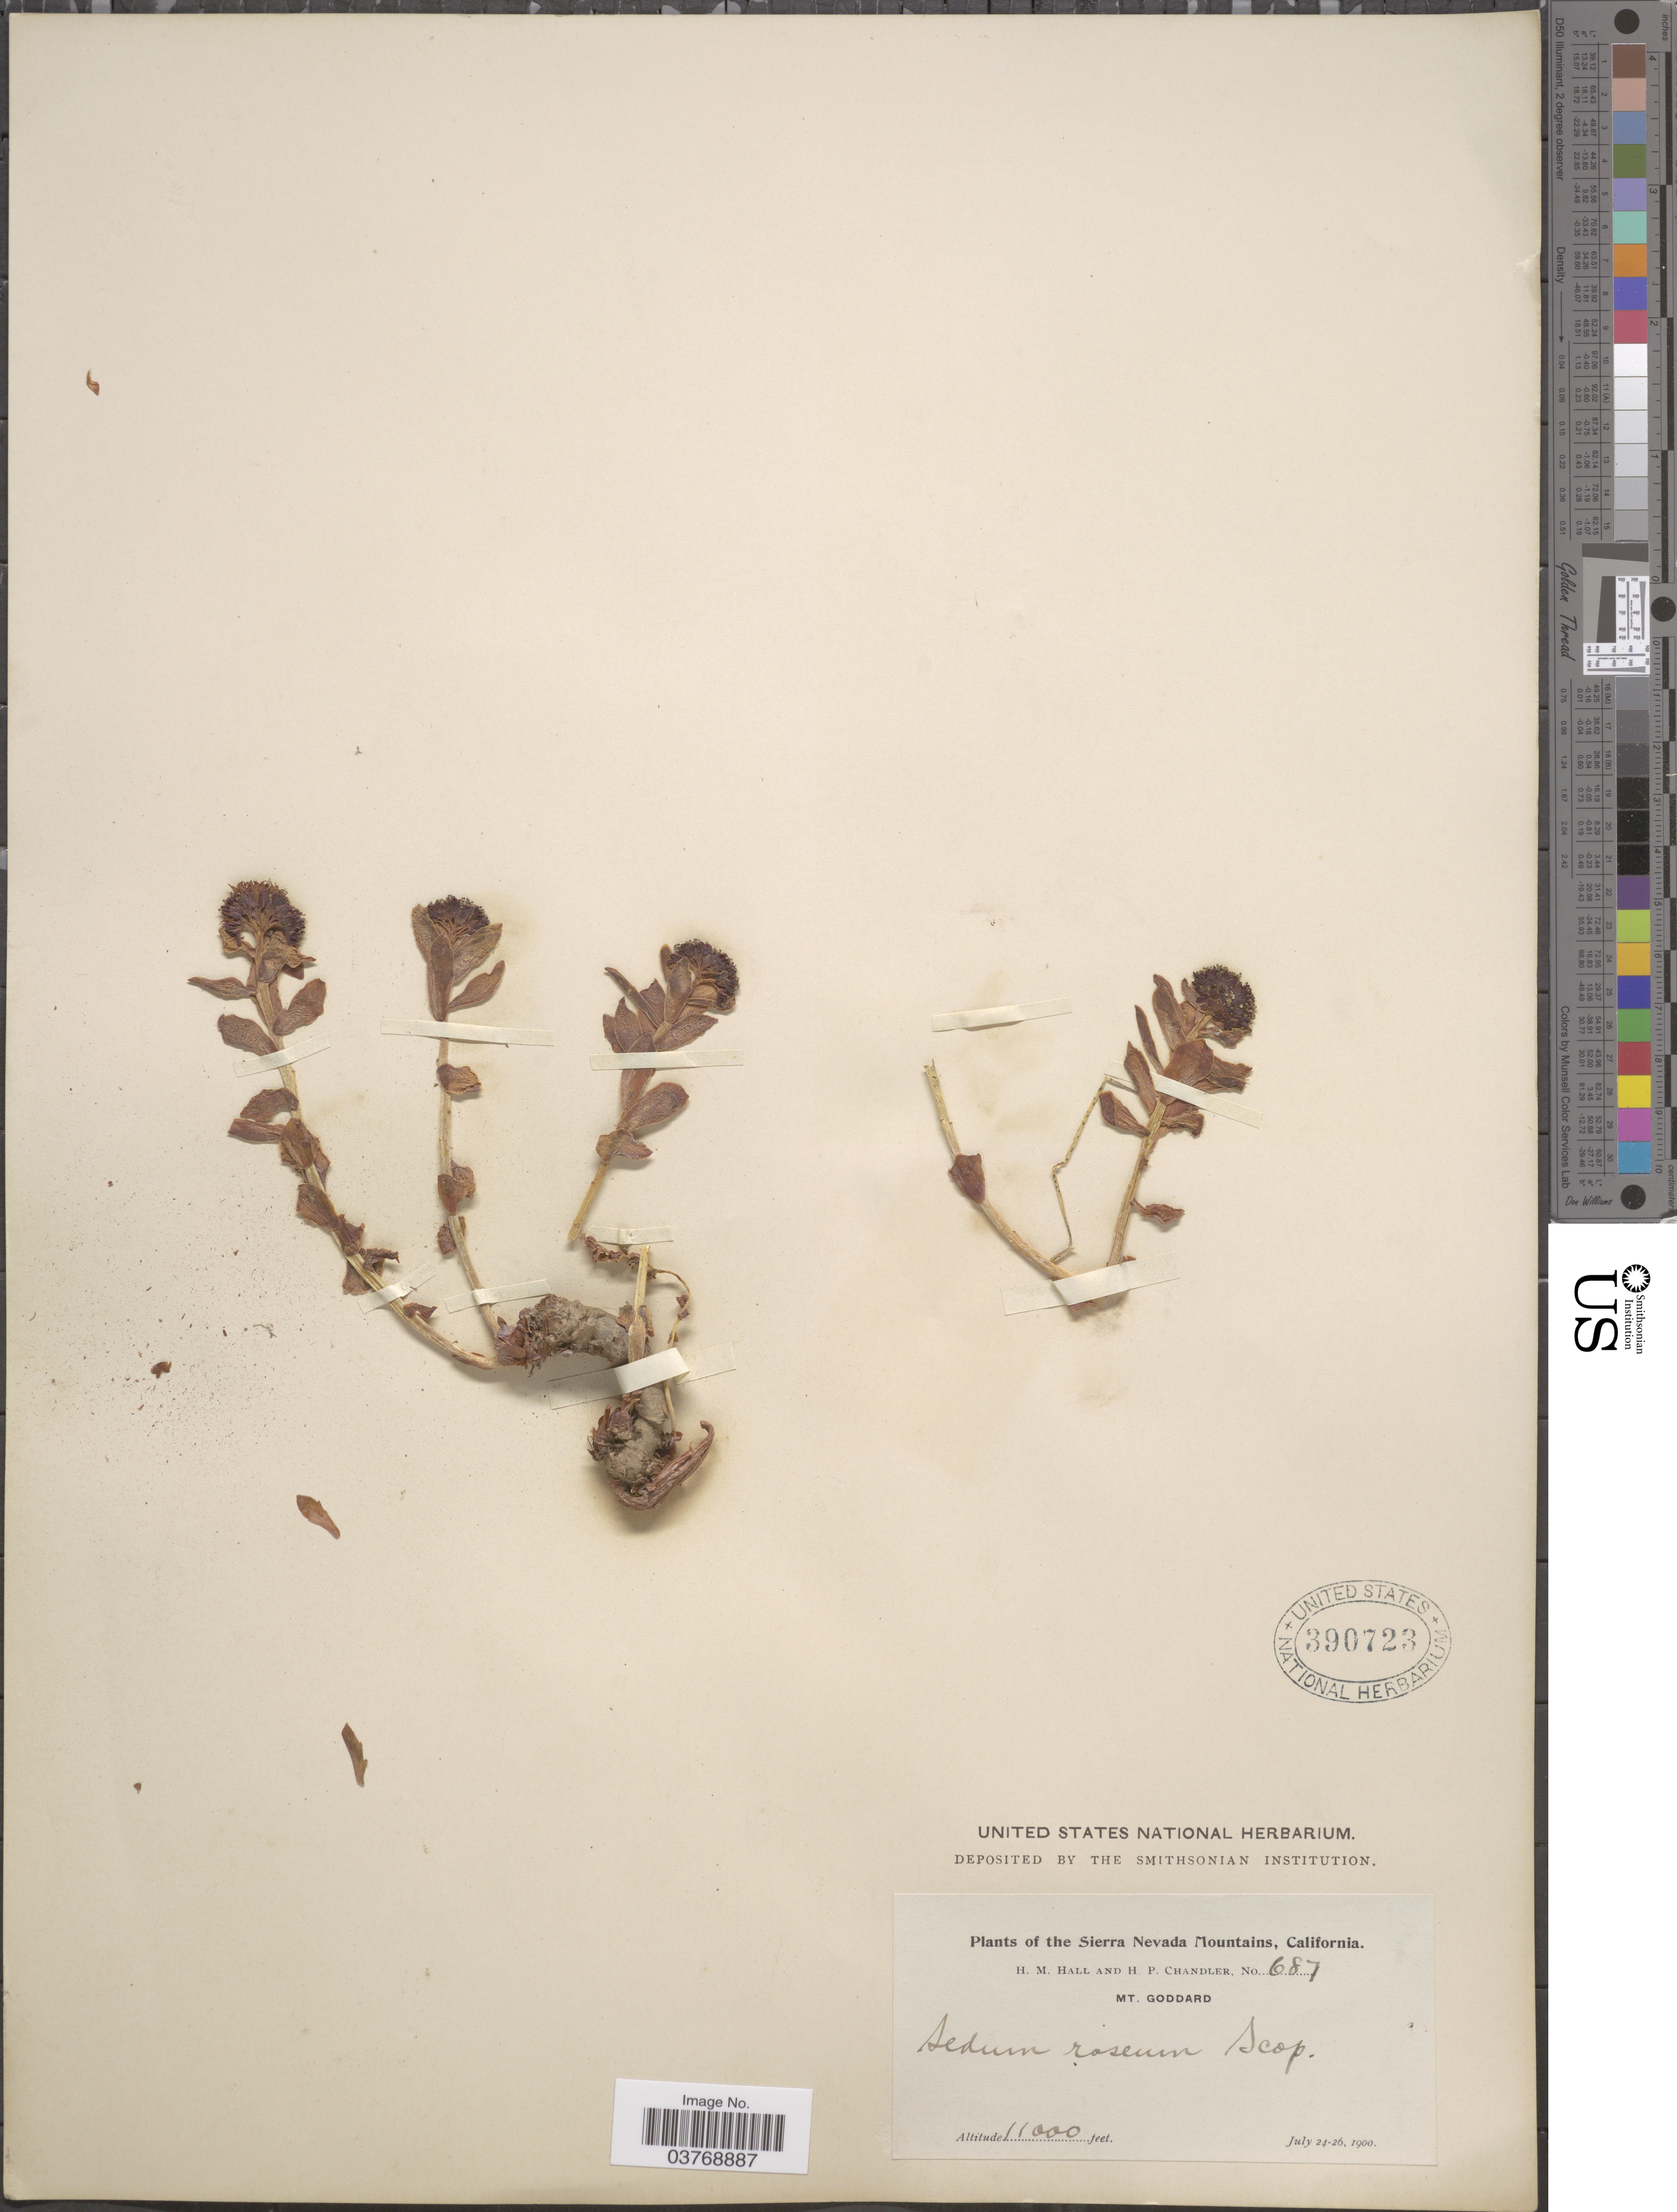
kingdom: Plantae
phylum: Tracheophyta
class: Magnoliopsida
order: Saxifragales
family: Crassulaceae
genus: Rhodiola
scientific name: Rhodiola integrifolia subsp. integrifolia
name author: Raf.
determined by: Strong, Mark T., (BOT), Smithsonian Institution - National Museum of Natural History (UNITED STATES)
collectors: H. M. Hall & H. Chandler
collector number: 687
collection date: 1900-07-24/1900-07-26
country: United States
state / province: California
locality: The Sierra Nevada Mountains. Mt. Goddard.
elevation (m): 3353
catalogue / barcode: US 390723